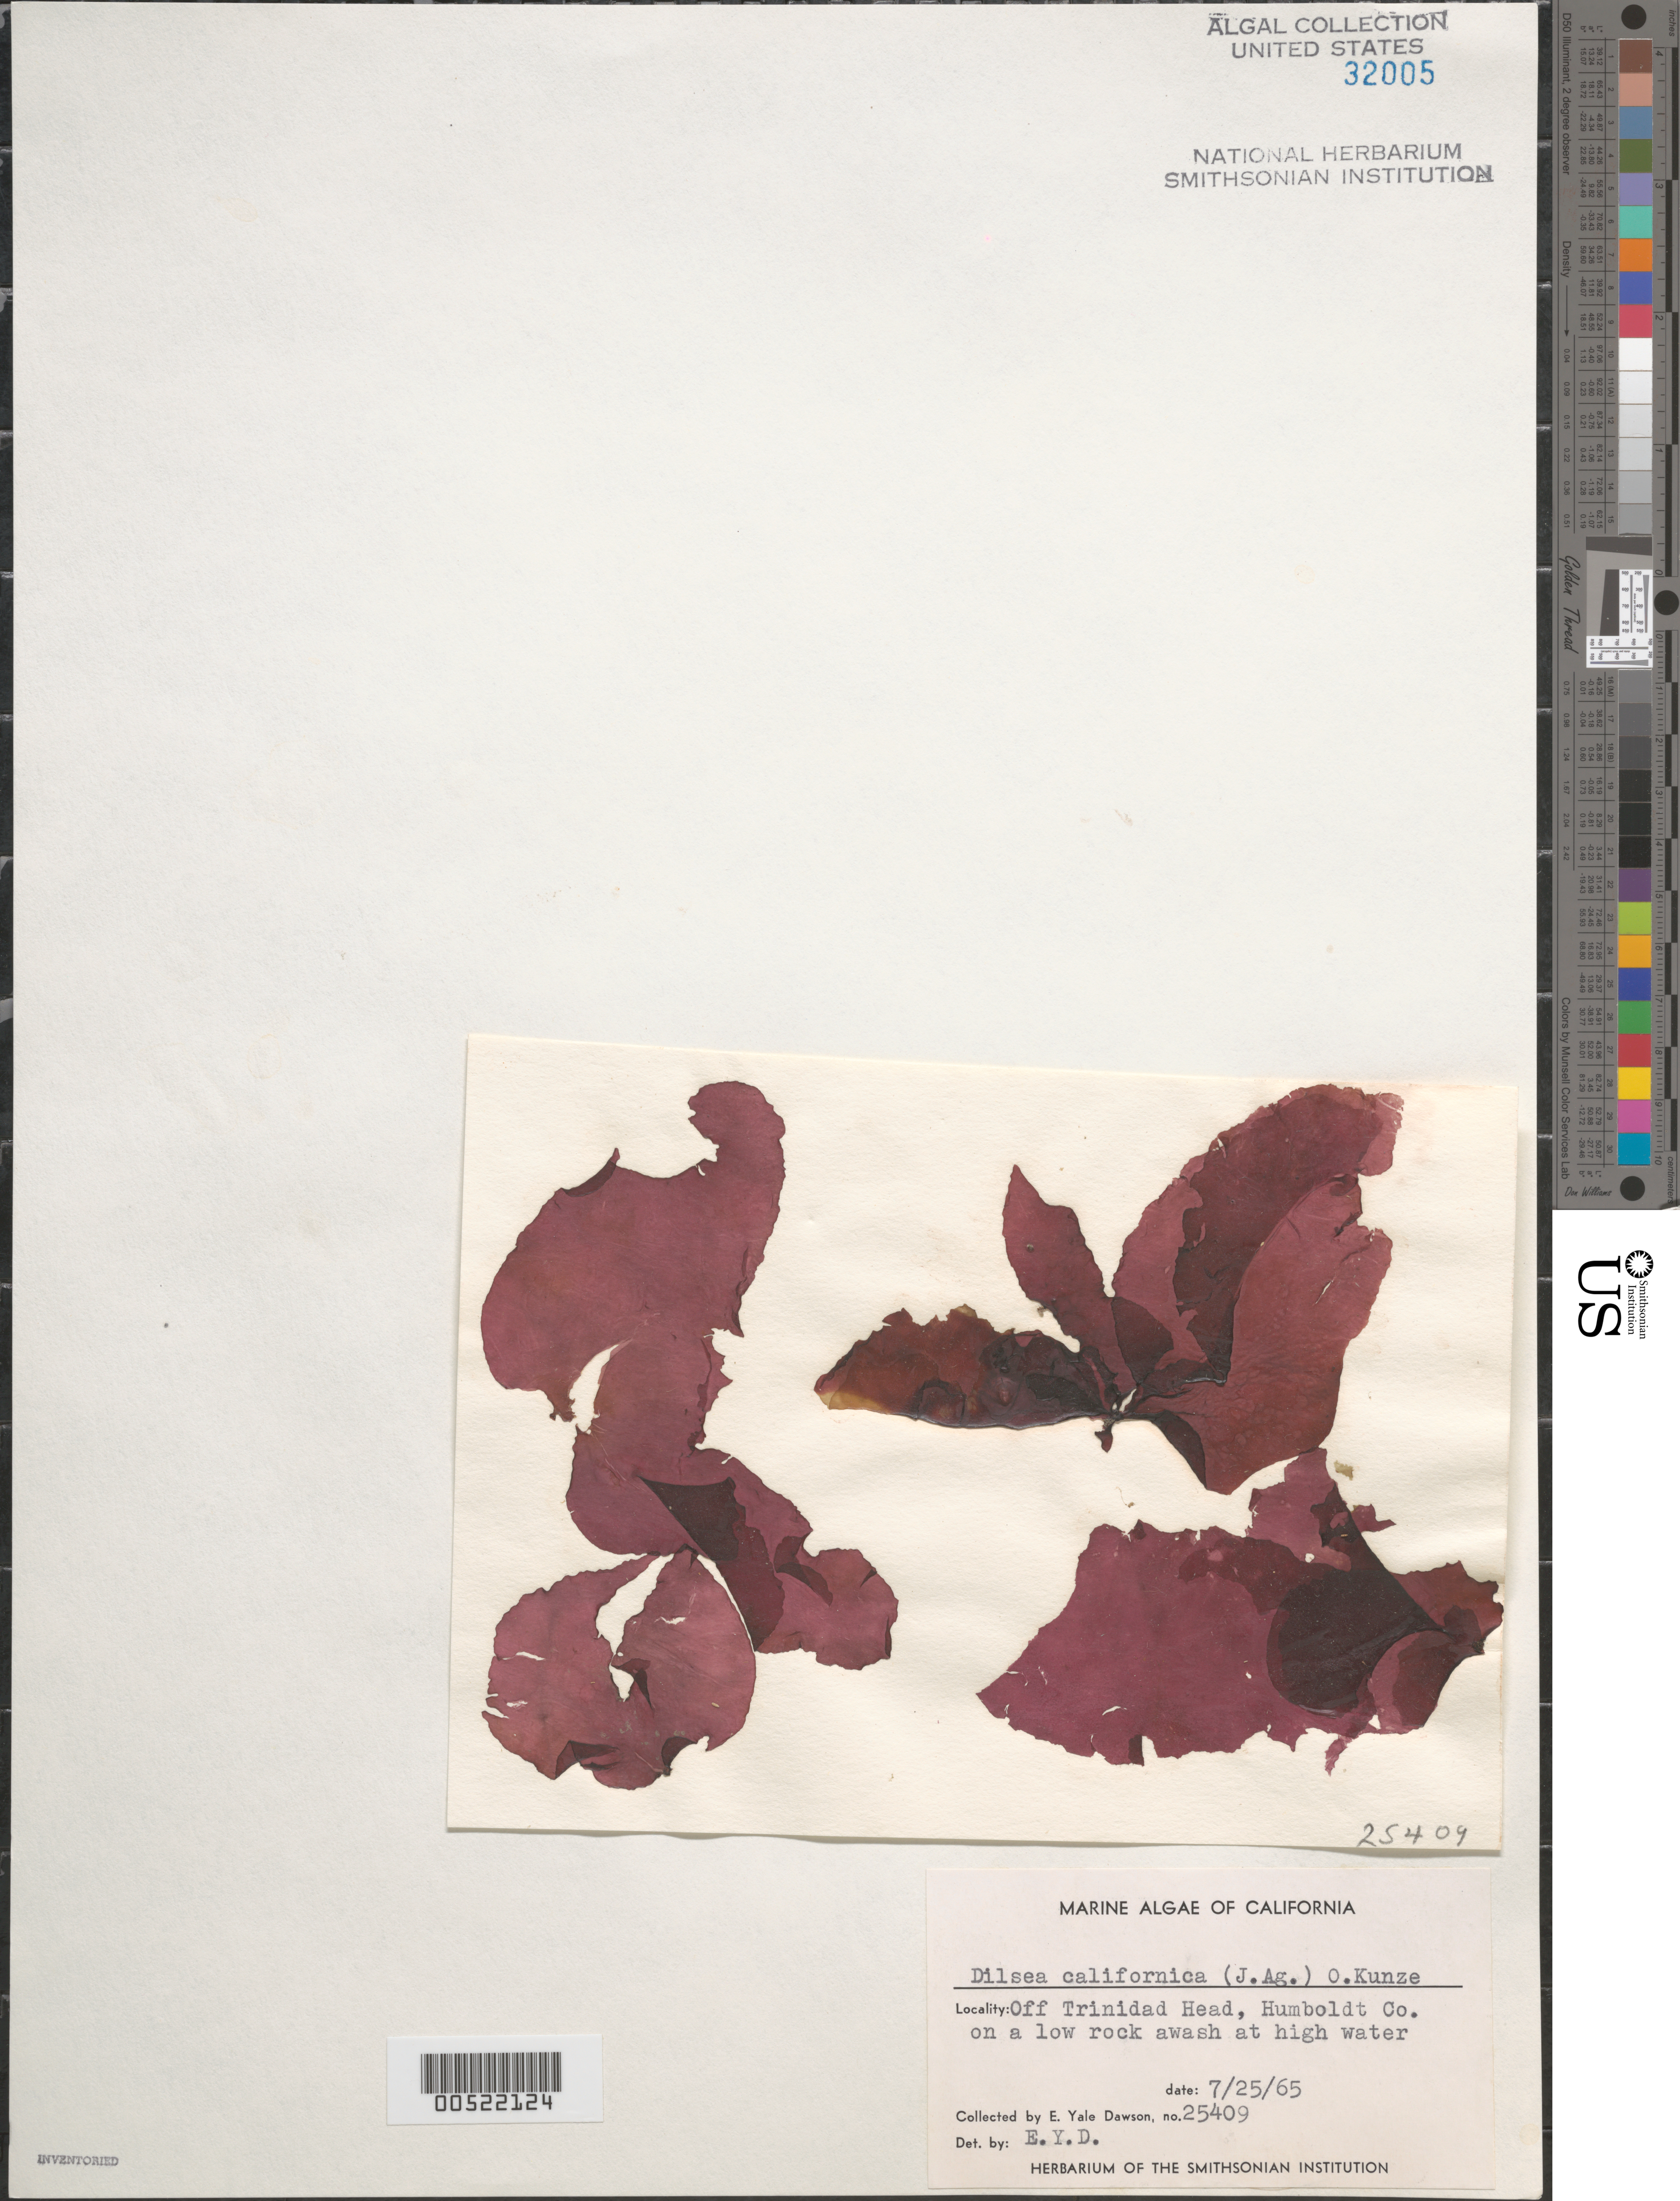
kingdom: Plantae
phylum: Rhodophyta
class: Florideophyceae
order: Gigartinales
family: Dumontiaceae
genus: Dilsea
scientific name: Dilsea californica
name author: (J. Agardh) Kuntze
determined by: Dawson, E. Y.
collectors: E. Y. Dawson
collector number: EYD 25409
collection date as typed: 25 Jul 1965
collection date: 1965-07-25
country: United States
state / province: California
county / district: Humboldt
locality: Off Trinidad Head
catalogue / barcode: US 32005